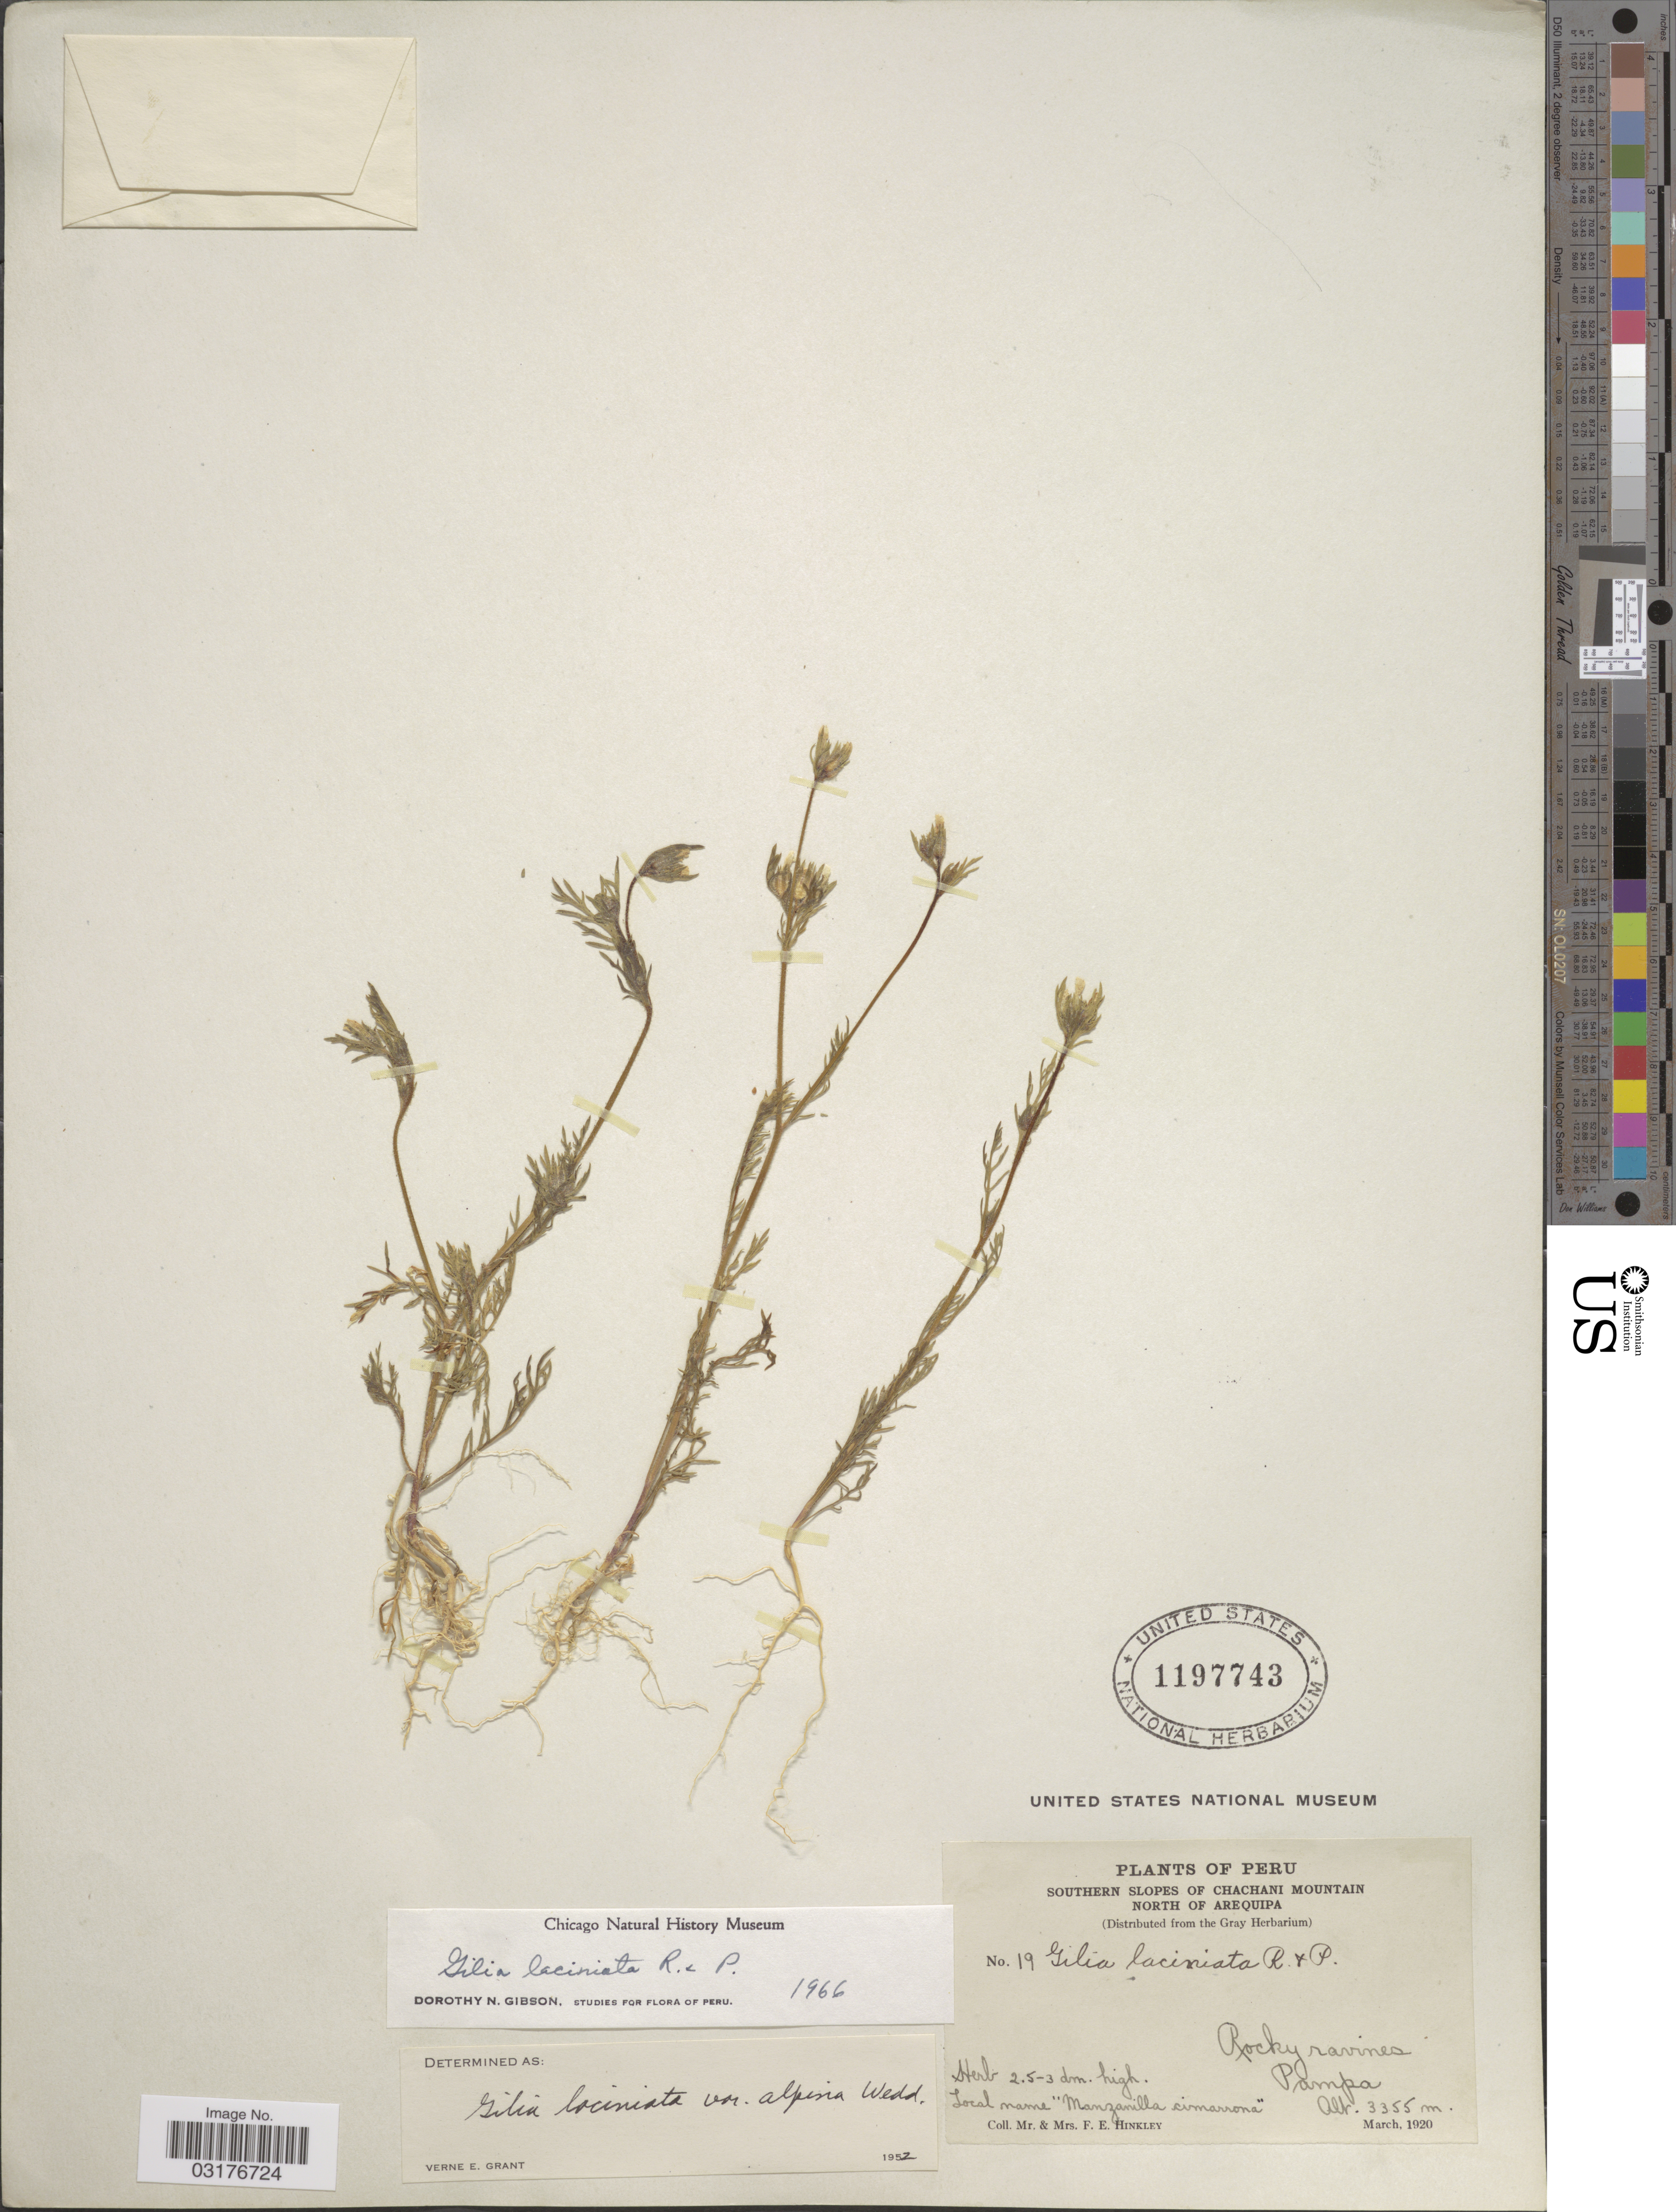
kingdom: Plantae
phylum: Tracheophyta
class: Magnoliopsida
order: Ericales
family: Polemoniaceae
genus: Gilia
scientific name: Gilia laciniata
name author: Ruiz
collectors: F. Hinkley & F. Hinkley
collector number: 19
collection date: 1920-03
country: Peru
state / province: Arequipa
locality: Southern slopes of Chachani Mountain. North of Arequipa. Pampa.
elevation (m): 3355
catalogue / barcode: US 1197743